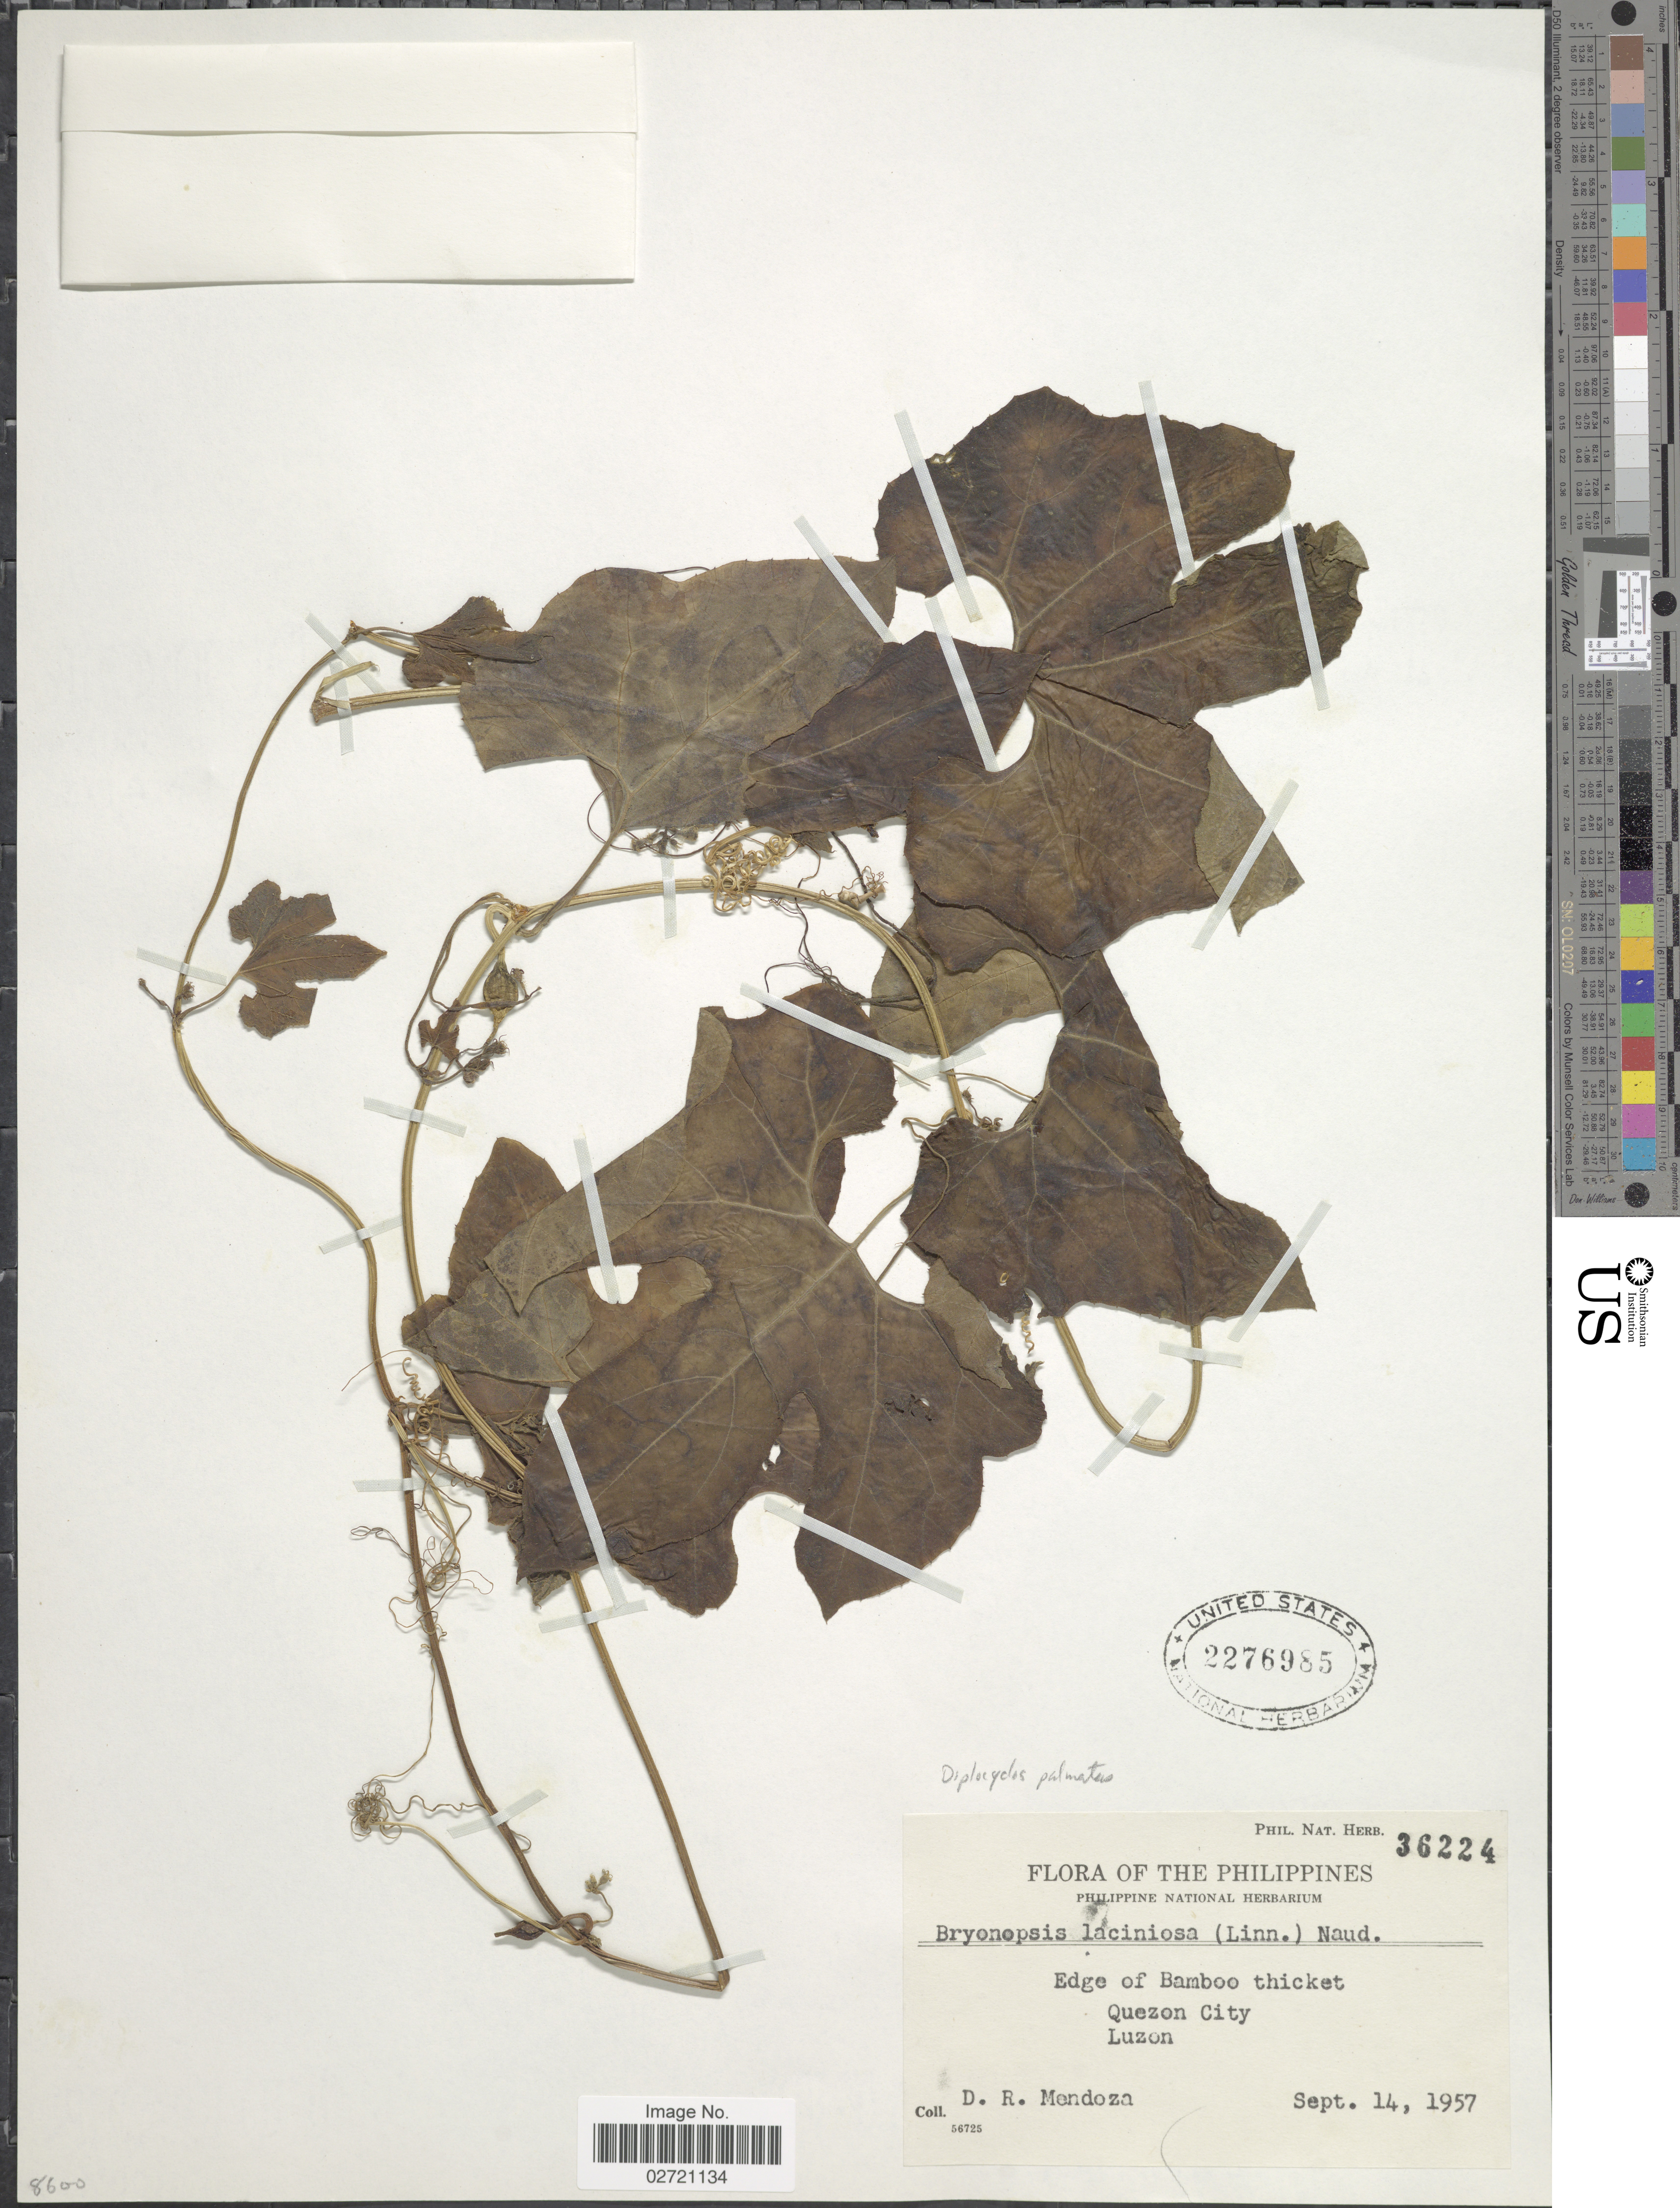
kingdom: Plantae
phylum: Tracheophyta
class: Magnoliopsida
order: Cucurbitales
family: Cucurbitaceae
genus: Diplocyclos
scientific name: Diplocyclos palmatus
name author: (L.) C. Jeffrey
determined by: Strong, Mark T., (BOT), Smithsonian Institution - National Museum of Natural History (UNITED STATES)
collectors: D. Mendoza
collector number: Phil. Nat. Herb. 36224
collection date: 1957-09-14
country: Philippines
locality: Edge of Bamboo thicket. Quezon City. Luzon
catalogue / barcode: US 2276985